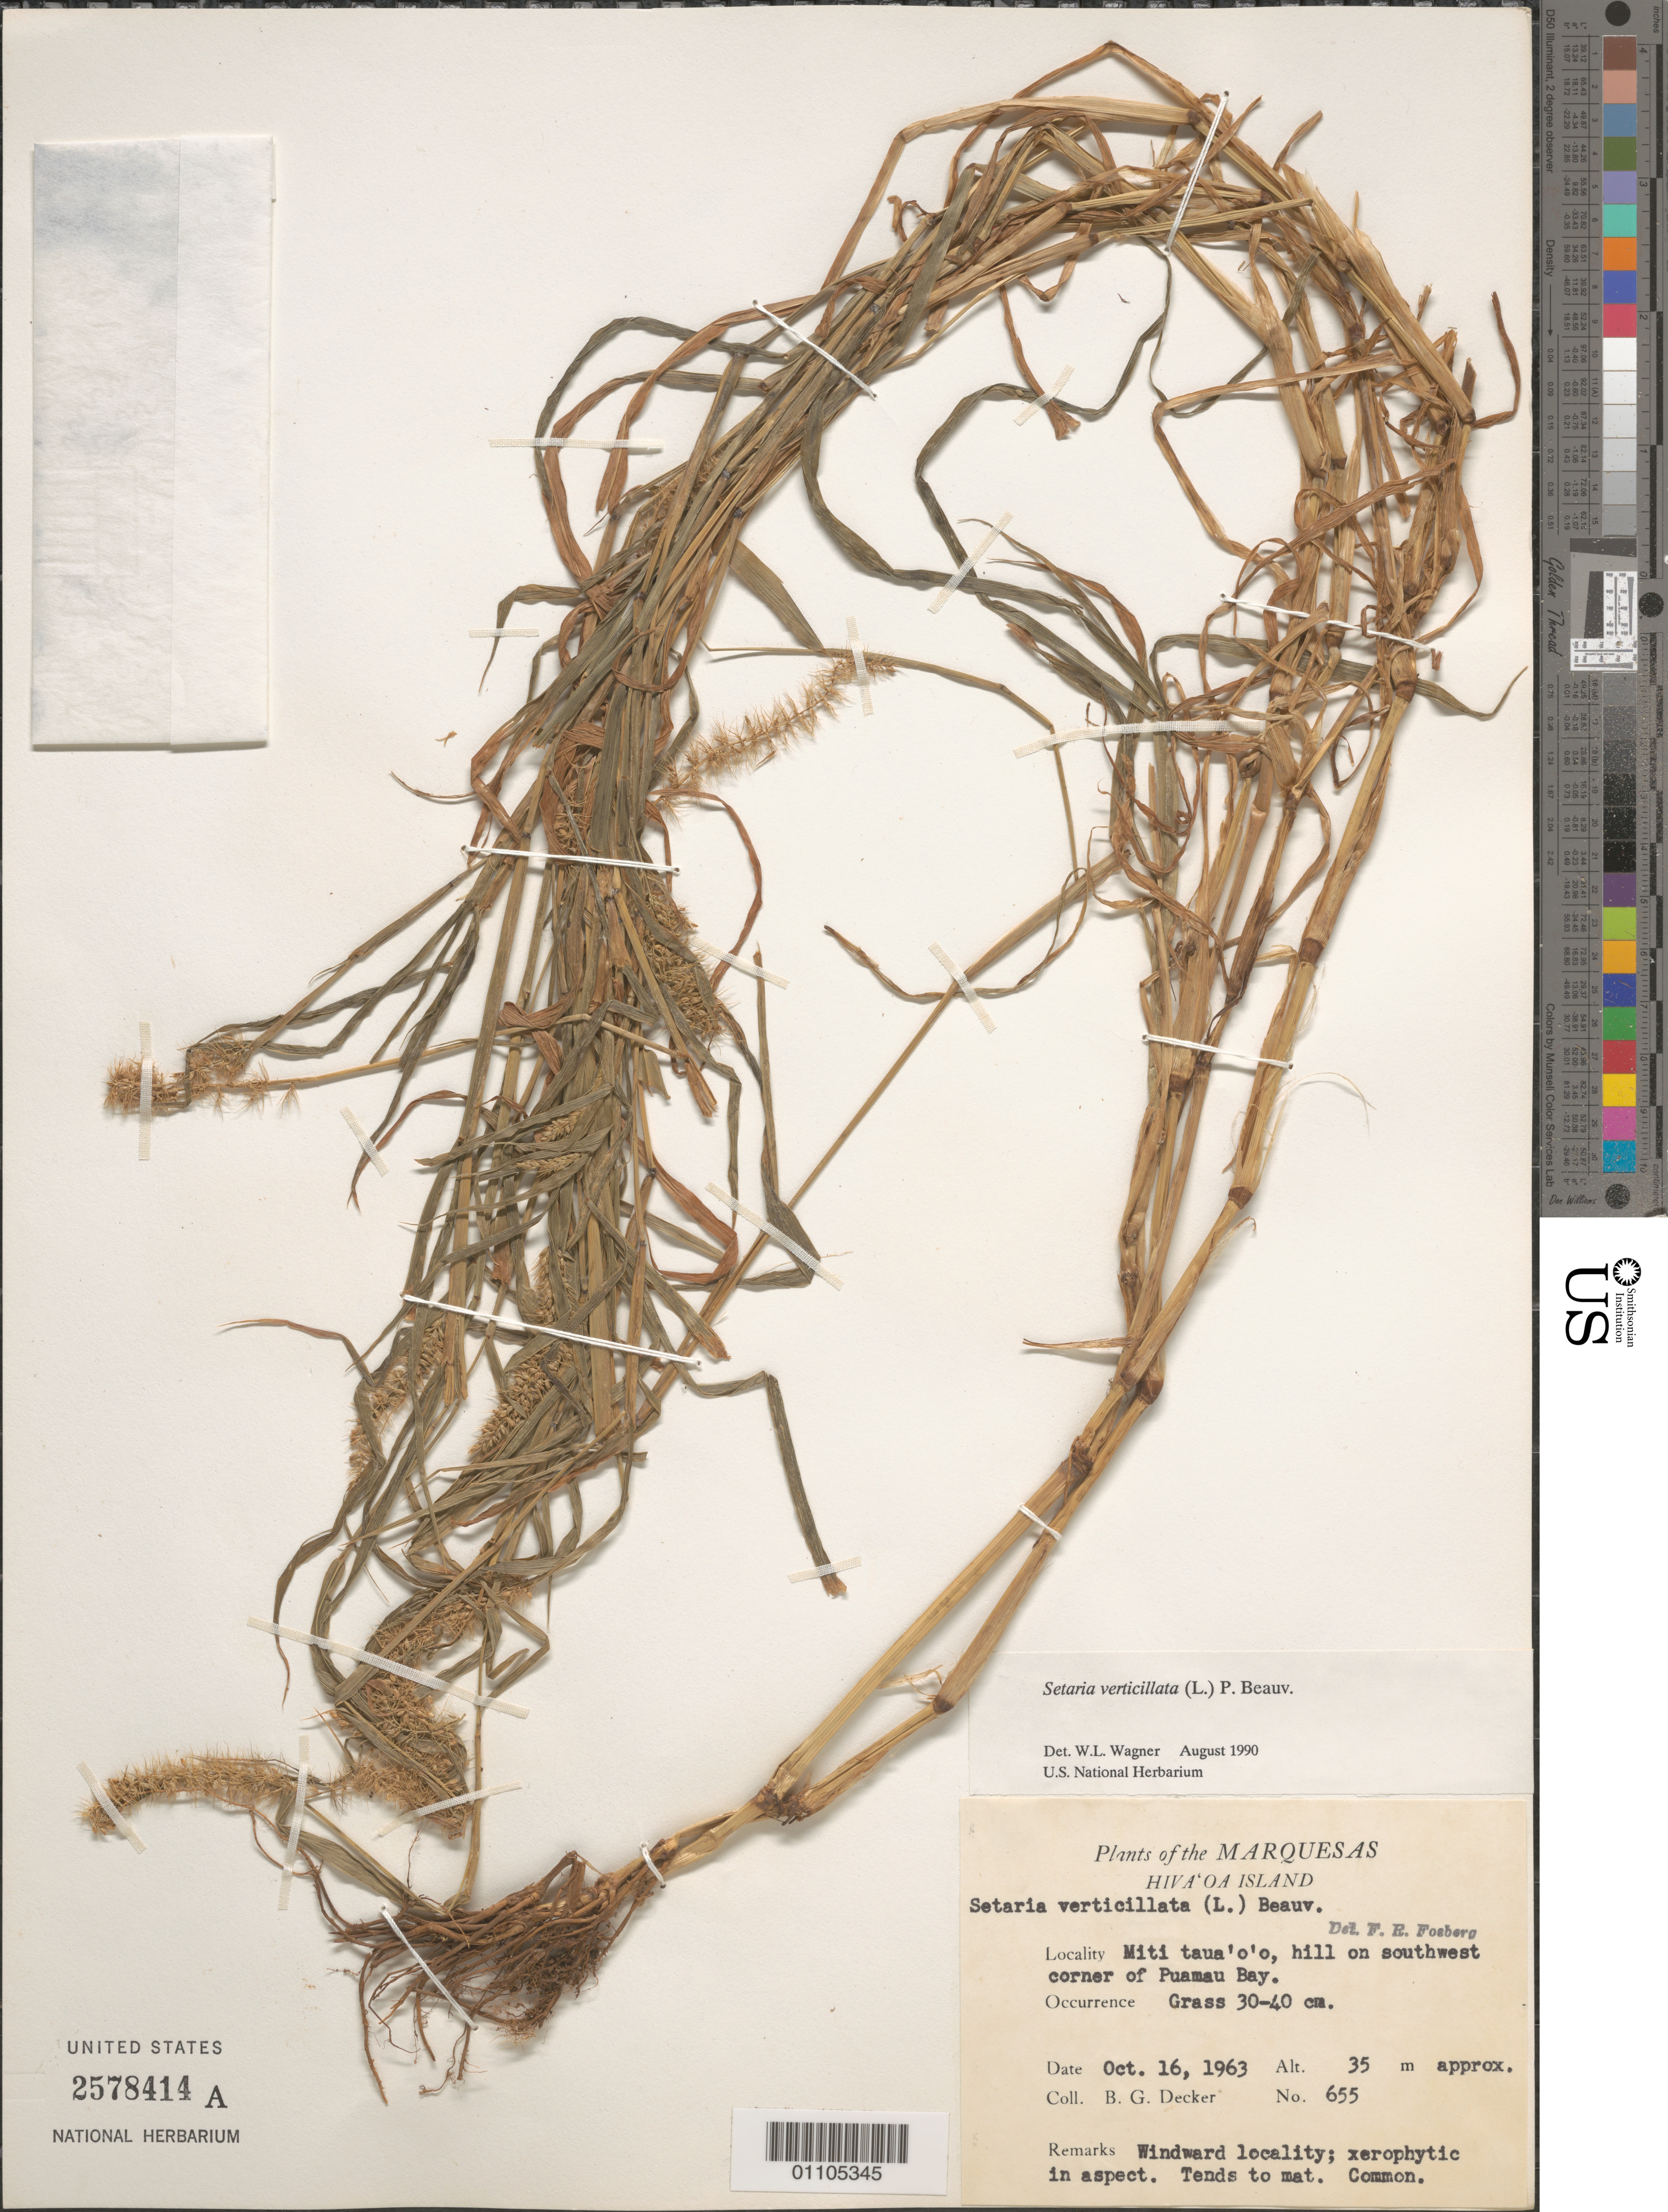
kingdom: Plantae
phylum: Tracheophyta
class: Liliopsida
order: Poales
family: Poaceae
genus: Setaria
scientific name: Setaria adhaerens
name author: (Forssk.) Chiov.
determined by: Wagner, W. L., (BOT), Smithsonian Institution - National Museum of Natural History (UNITED STATES)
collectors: B. G. Decker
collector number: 655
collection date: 1963-10-16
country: French Polynesia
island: Hiva Oa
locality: Miti taua'o'o, hill on SW corner of Puamau Bay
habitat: Windward, xerophytic locality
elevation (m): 35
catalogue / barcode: US 2578414A